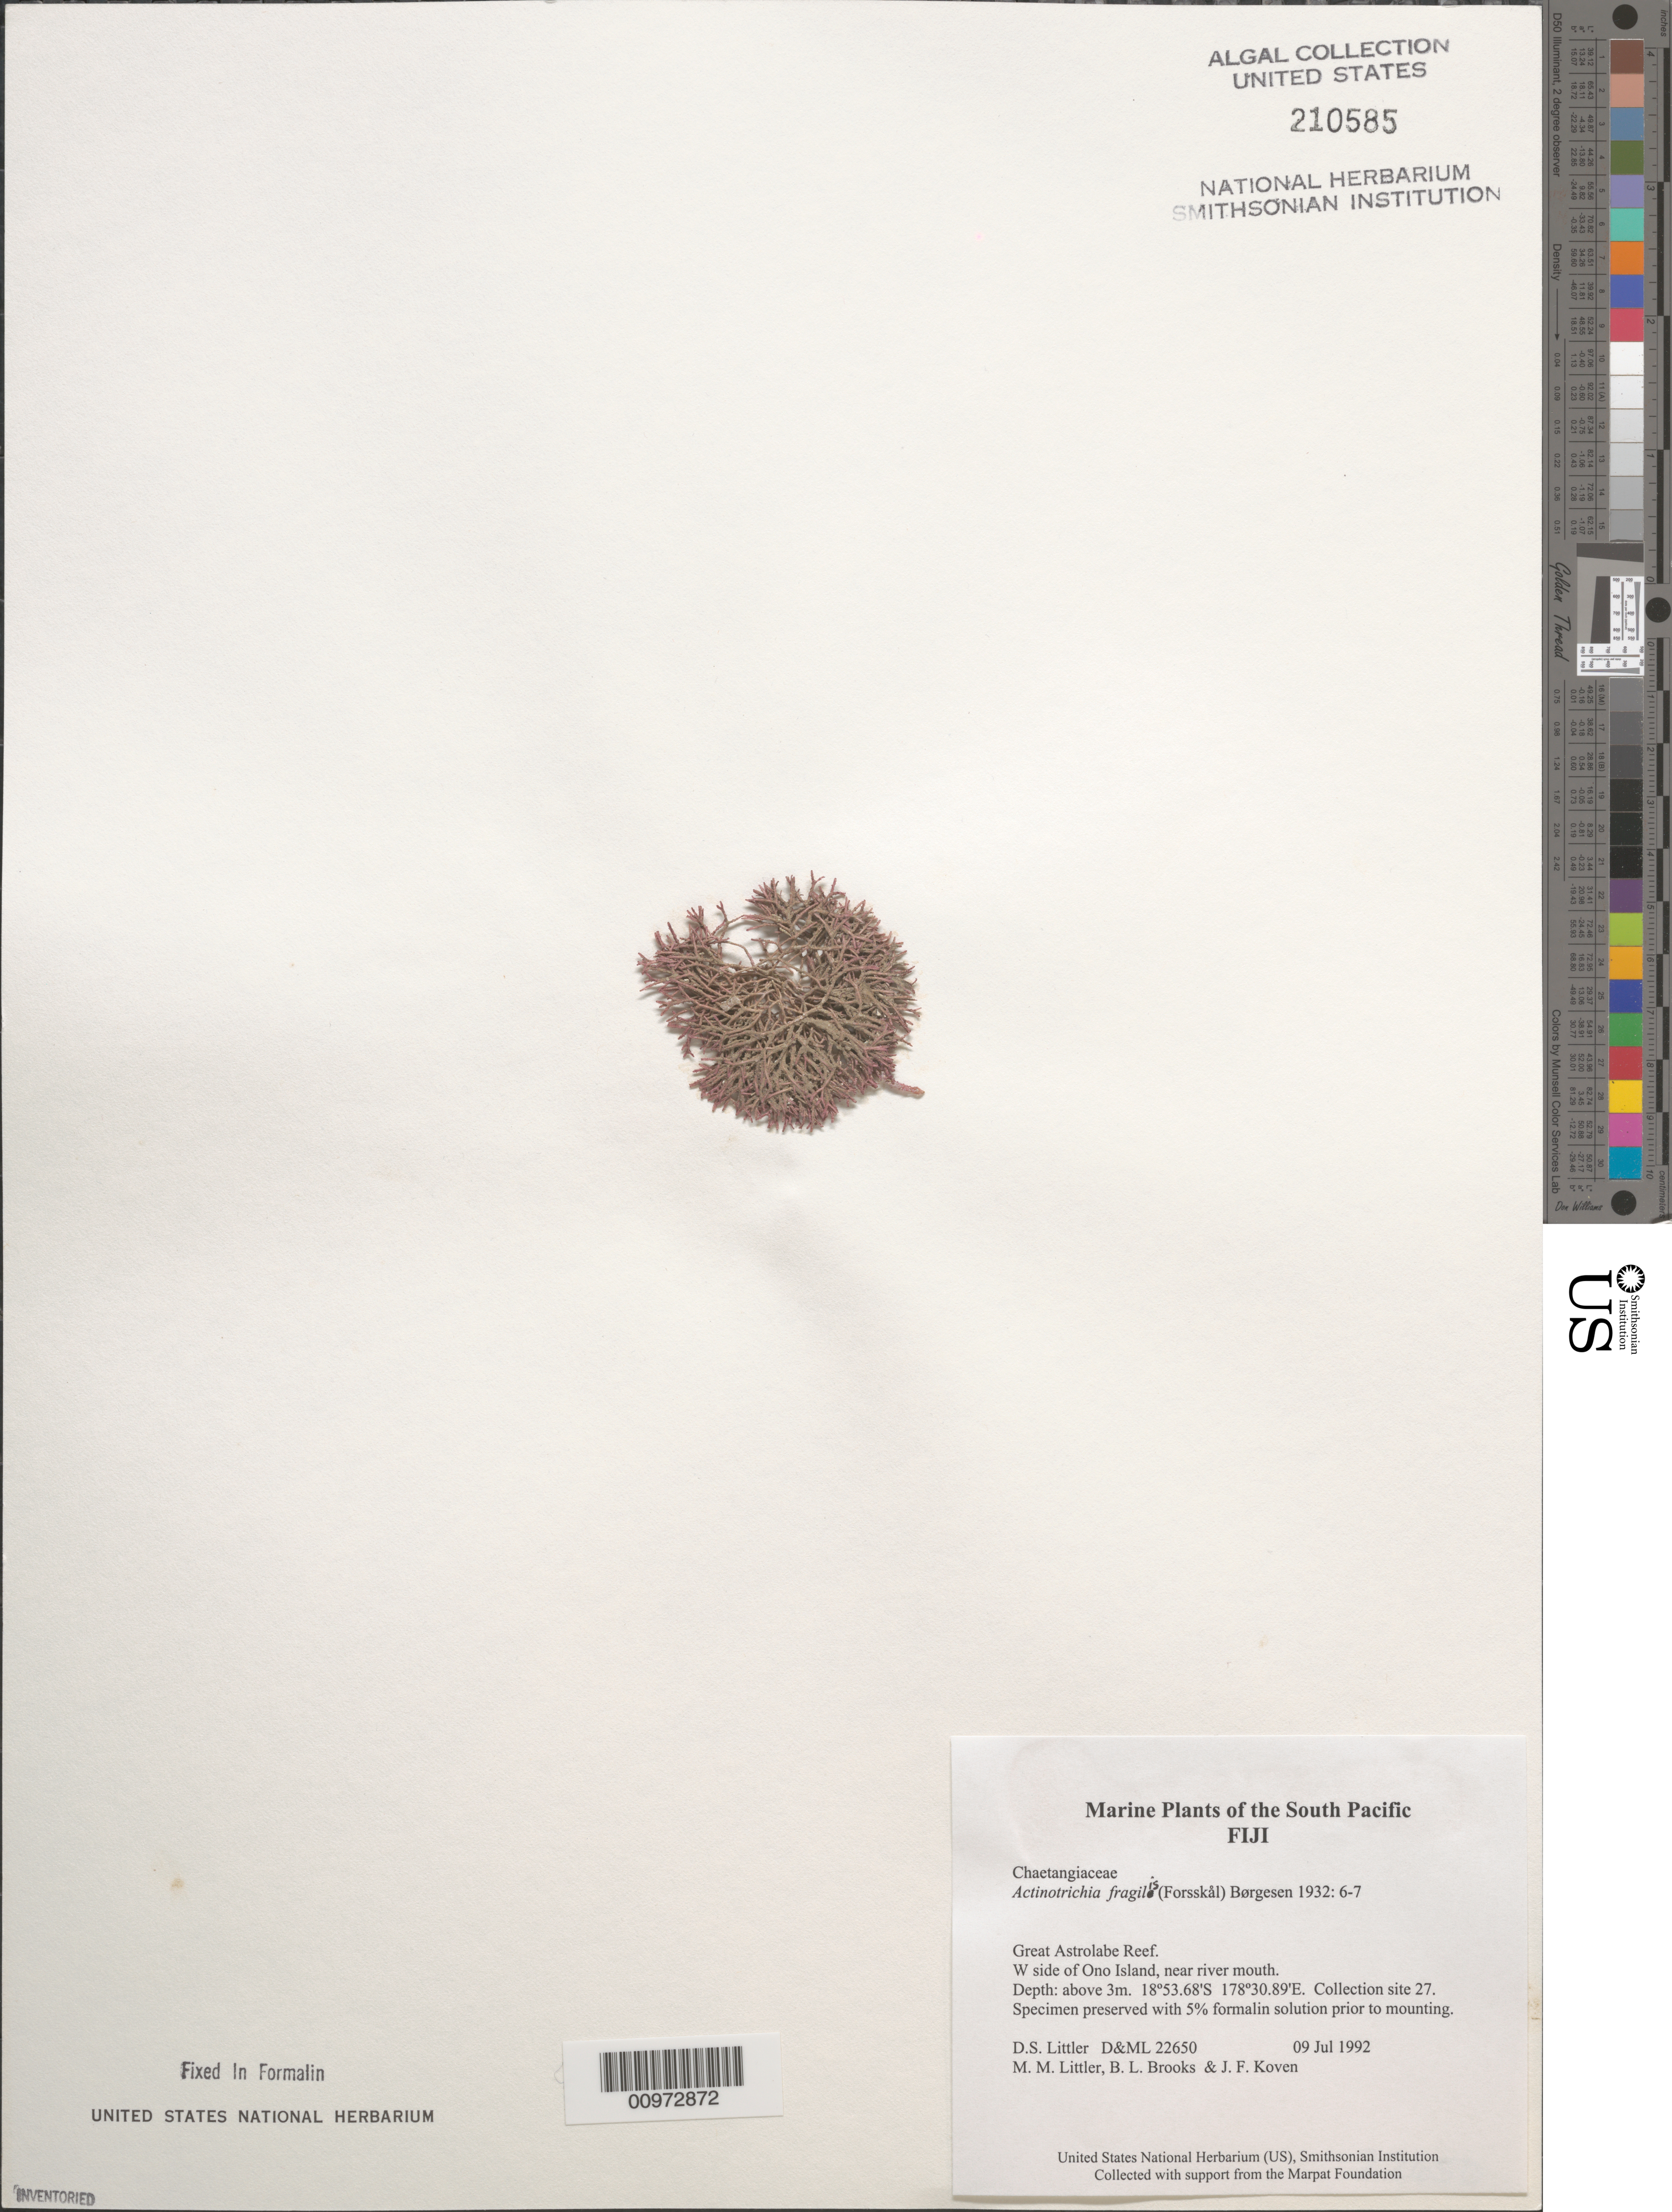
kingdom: Plantae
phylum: Rhodophyta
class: Florideophyceae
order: Nemaliales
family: Galaxauraceae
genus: Actinotrichia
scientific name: Actinotrichia fragilis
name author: (Forssk.) Børgesen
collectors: D. S. Littler, M. M. Littler, B. Brooks & J. Koven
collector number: D&ML 22650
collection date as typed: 09 Jul 1992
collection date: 1992-07-09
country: Fiji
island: Ono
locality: Great Astrolabe Reef, west side of island, near river mouth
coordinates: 18 53.68'S, 178 30.89'E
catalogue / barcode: US 210585